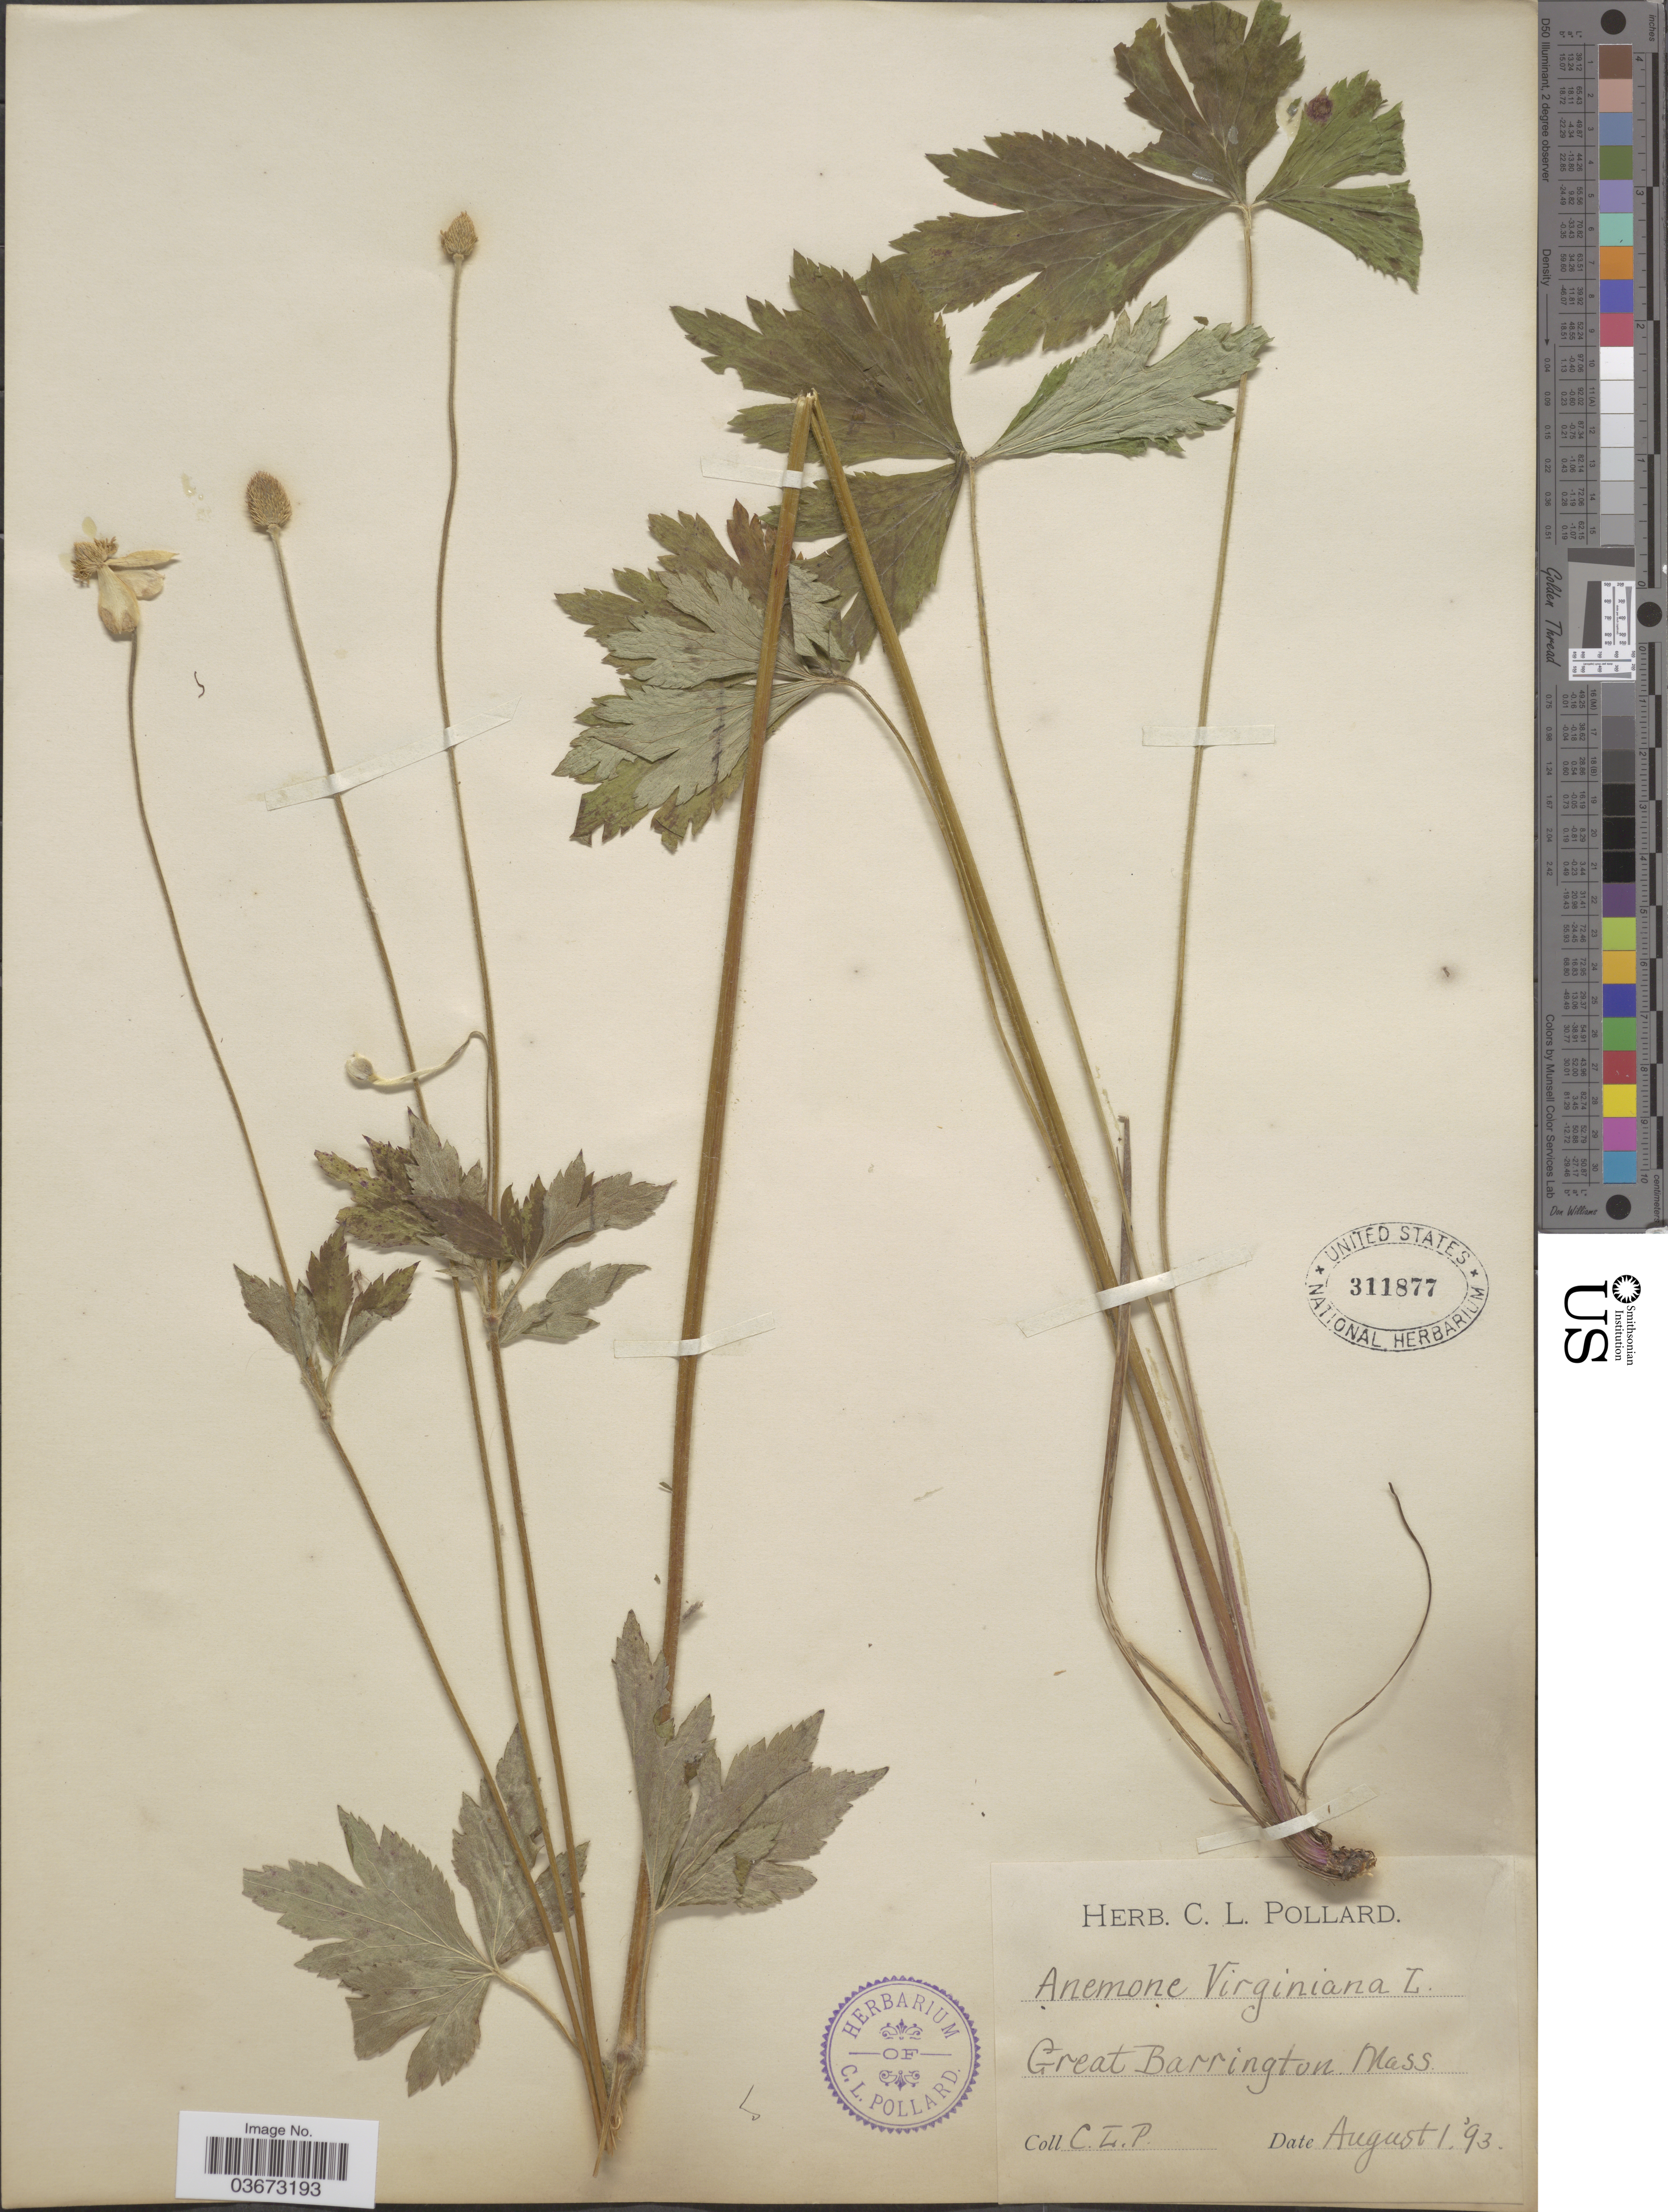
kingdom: Plantae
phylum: Tracheophyta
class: Magnoliopsida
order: Ranunculales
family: Ranunculaceae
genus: Anemone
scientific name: Anemone virginiana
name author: L.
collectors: C. L. Pollard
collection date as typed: Transcribed d/m/y: 1/8/93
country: United States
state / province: Massachusetts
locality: Great Barrington.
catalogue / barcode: US 311877